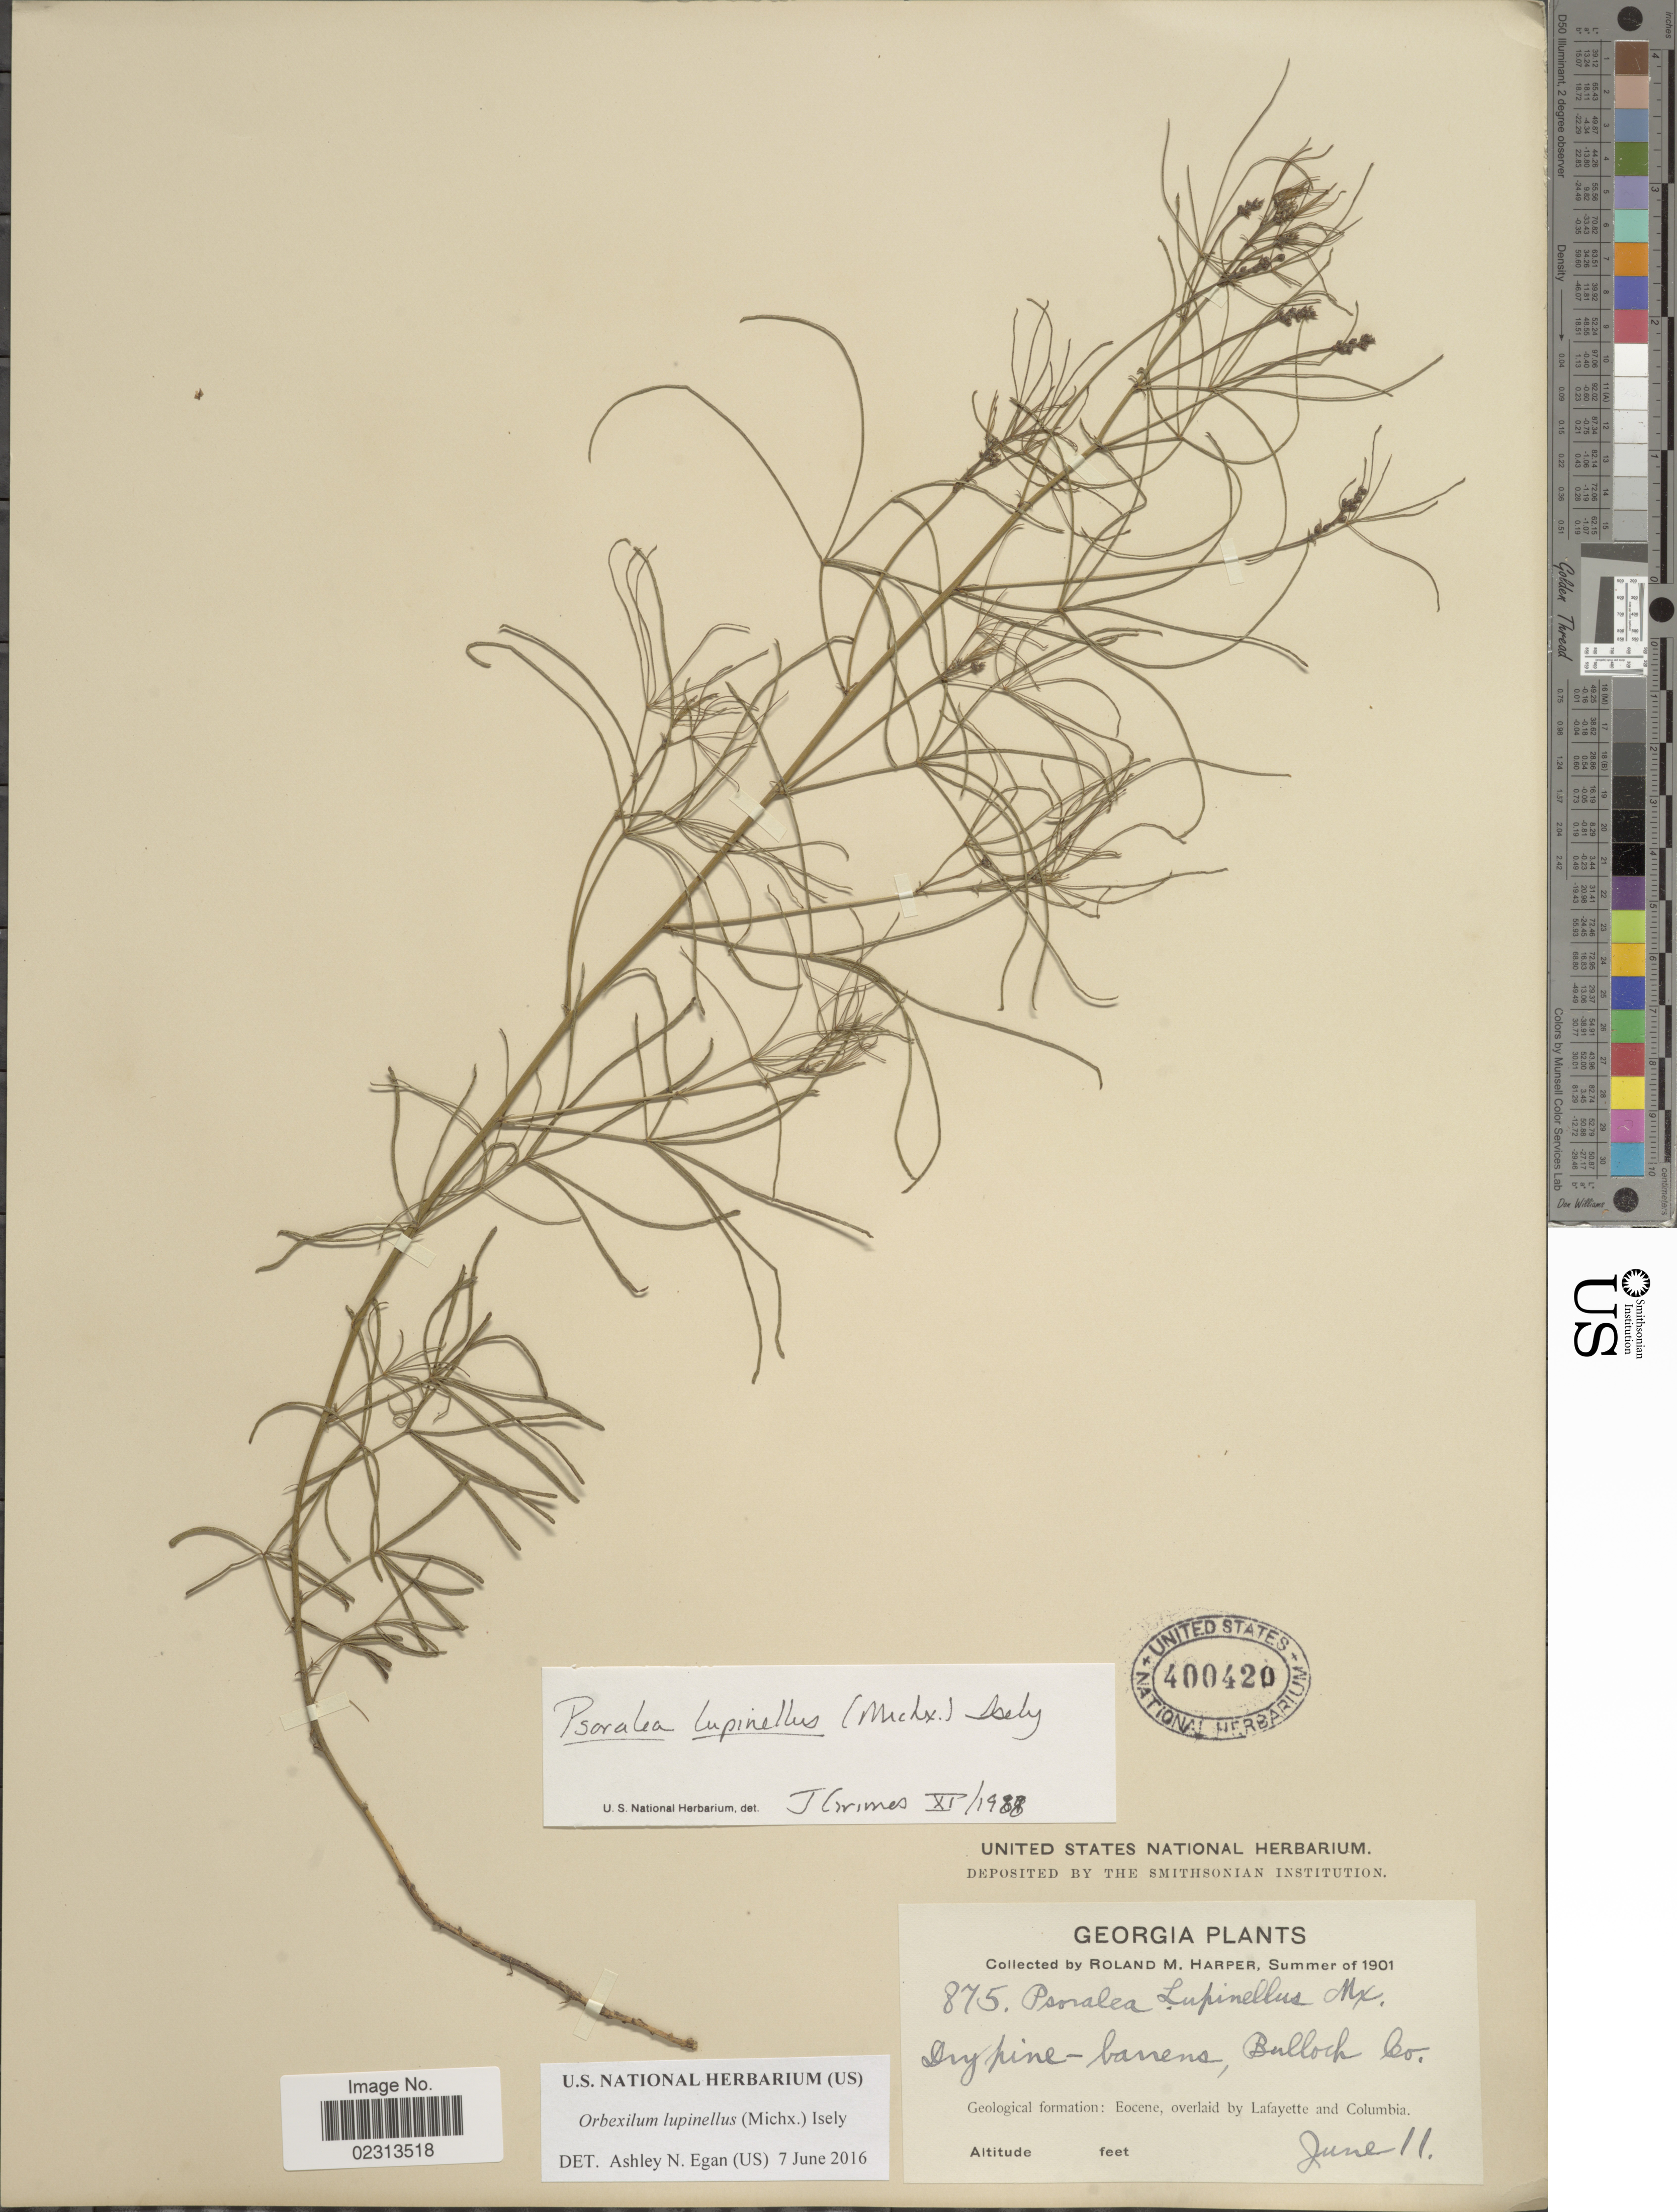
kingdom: Plantae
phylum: Tracheophyta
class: Magnoliopsida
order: Fabales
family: Fabaceae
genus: Orbexilum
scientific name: Orbexilum lupinellus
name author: (Michx.) Isley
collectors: R. M. Harper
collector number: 875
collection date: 1901-06-11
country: United States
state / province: Georgia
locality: Bulloch Co.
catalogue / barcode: US 400420